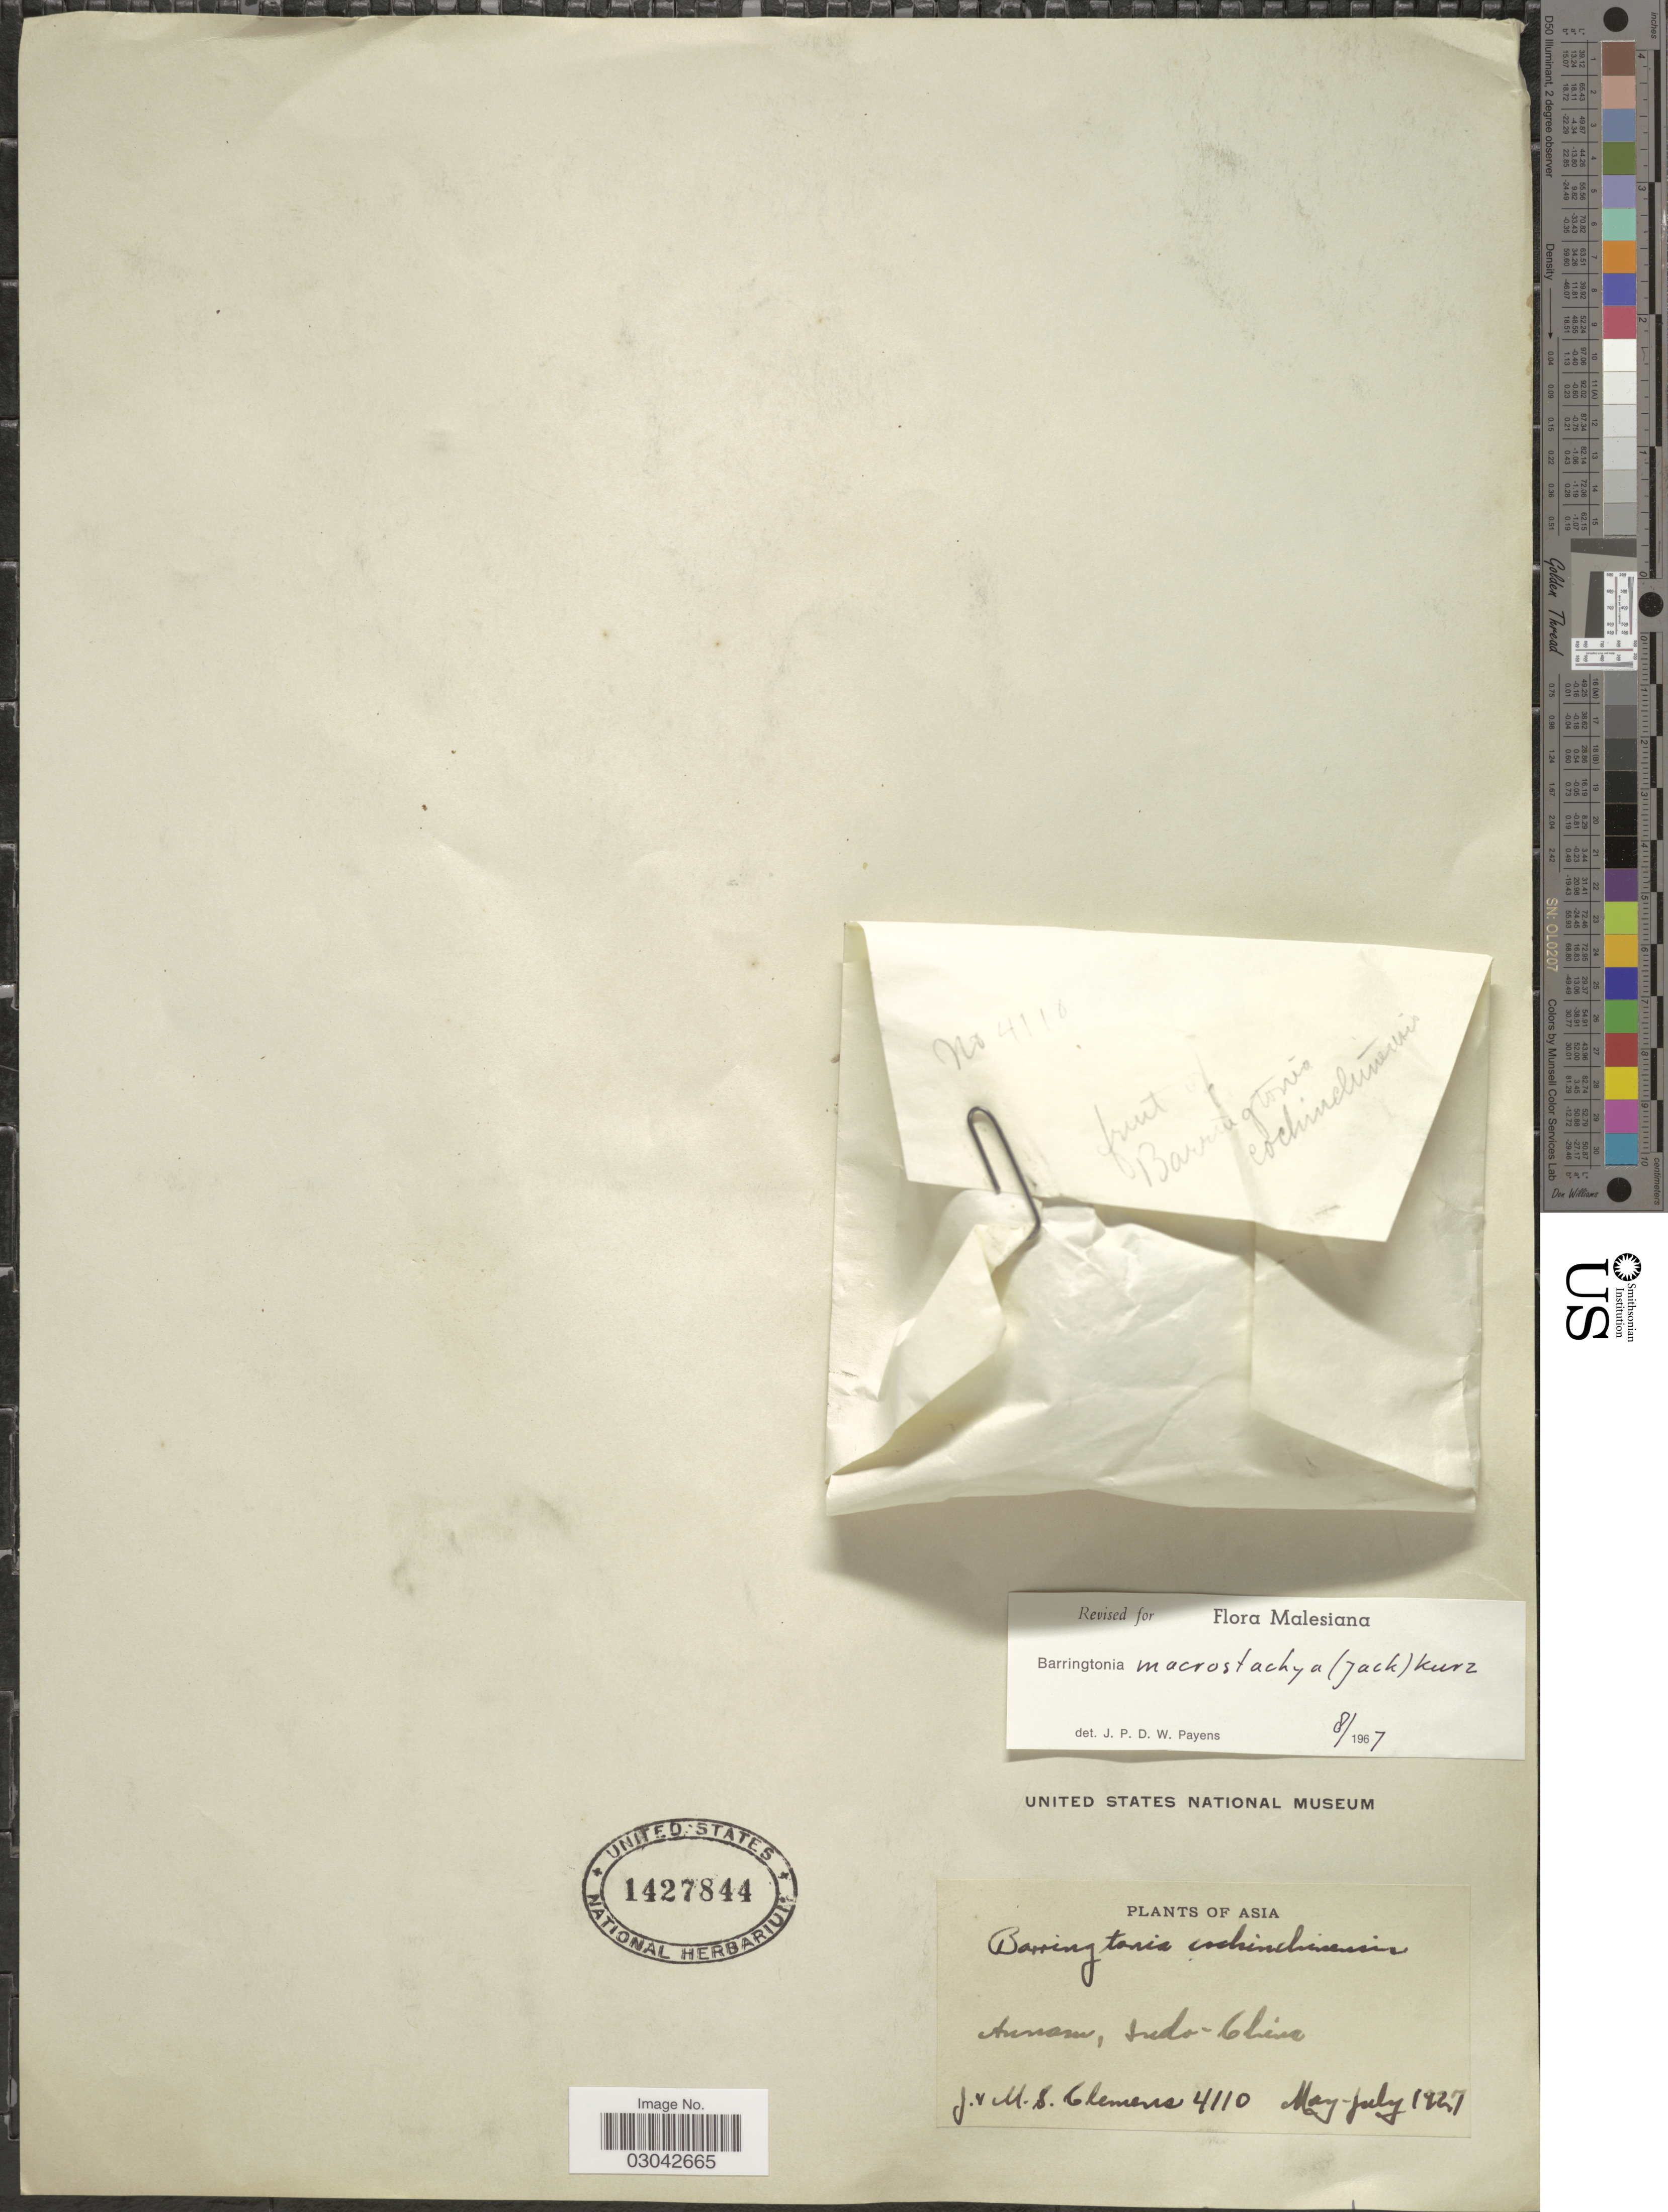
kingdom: Plantae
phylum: Tracheophyta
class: Magnoliopsida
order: Ericales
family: Lecythidaceae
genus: Barringtonia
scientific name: Barringtonia macrostachya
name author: (Jack) Kurz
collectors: J. Clemens & M. S. Clemens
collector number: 4110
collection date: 1927-05/1927-07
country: Vietnam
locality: Asia. Annam, Indo-China.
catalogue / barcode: US 1427844